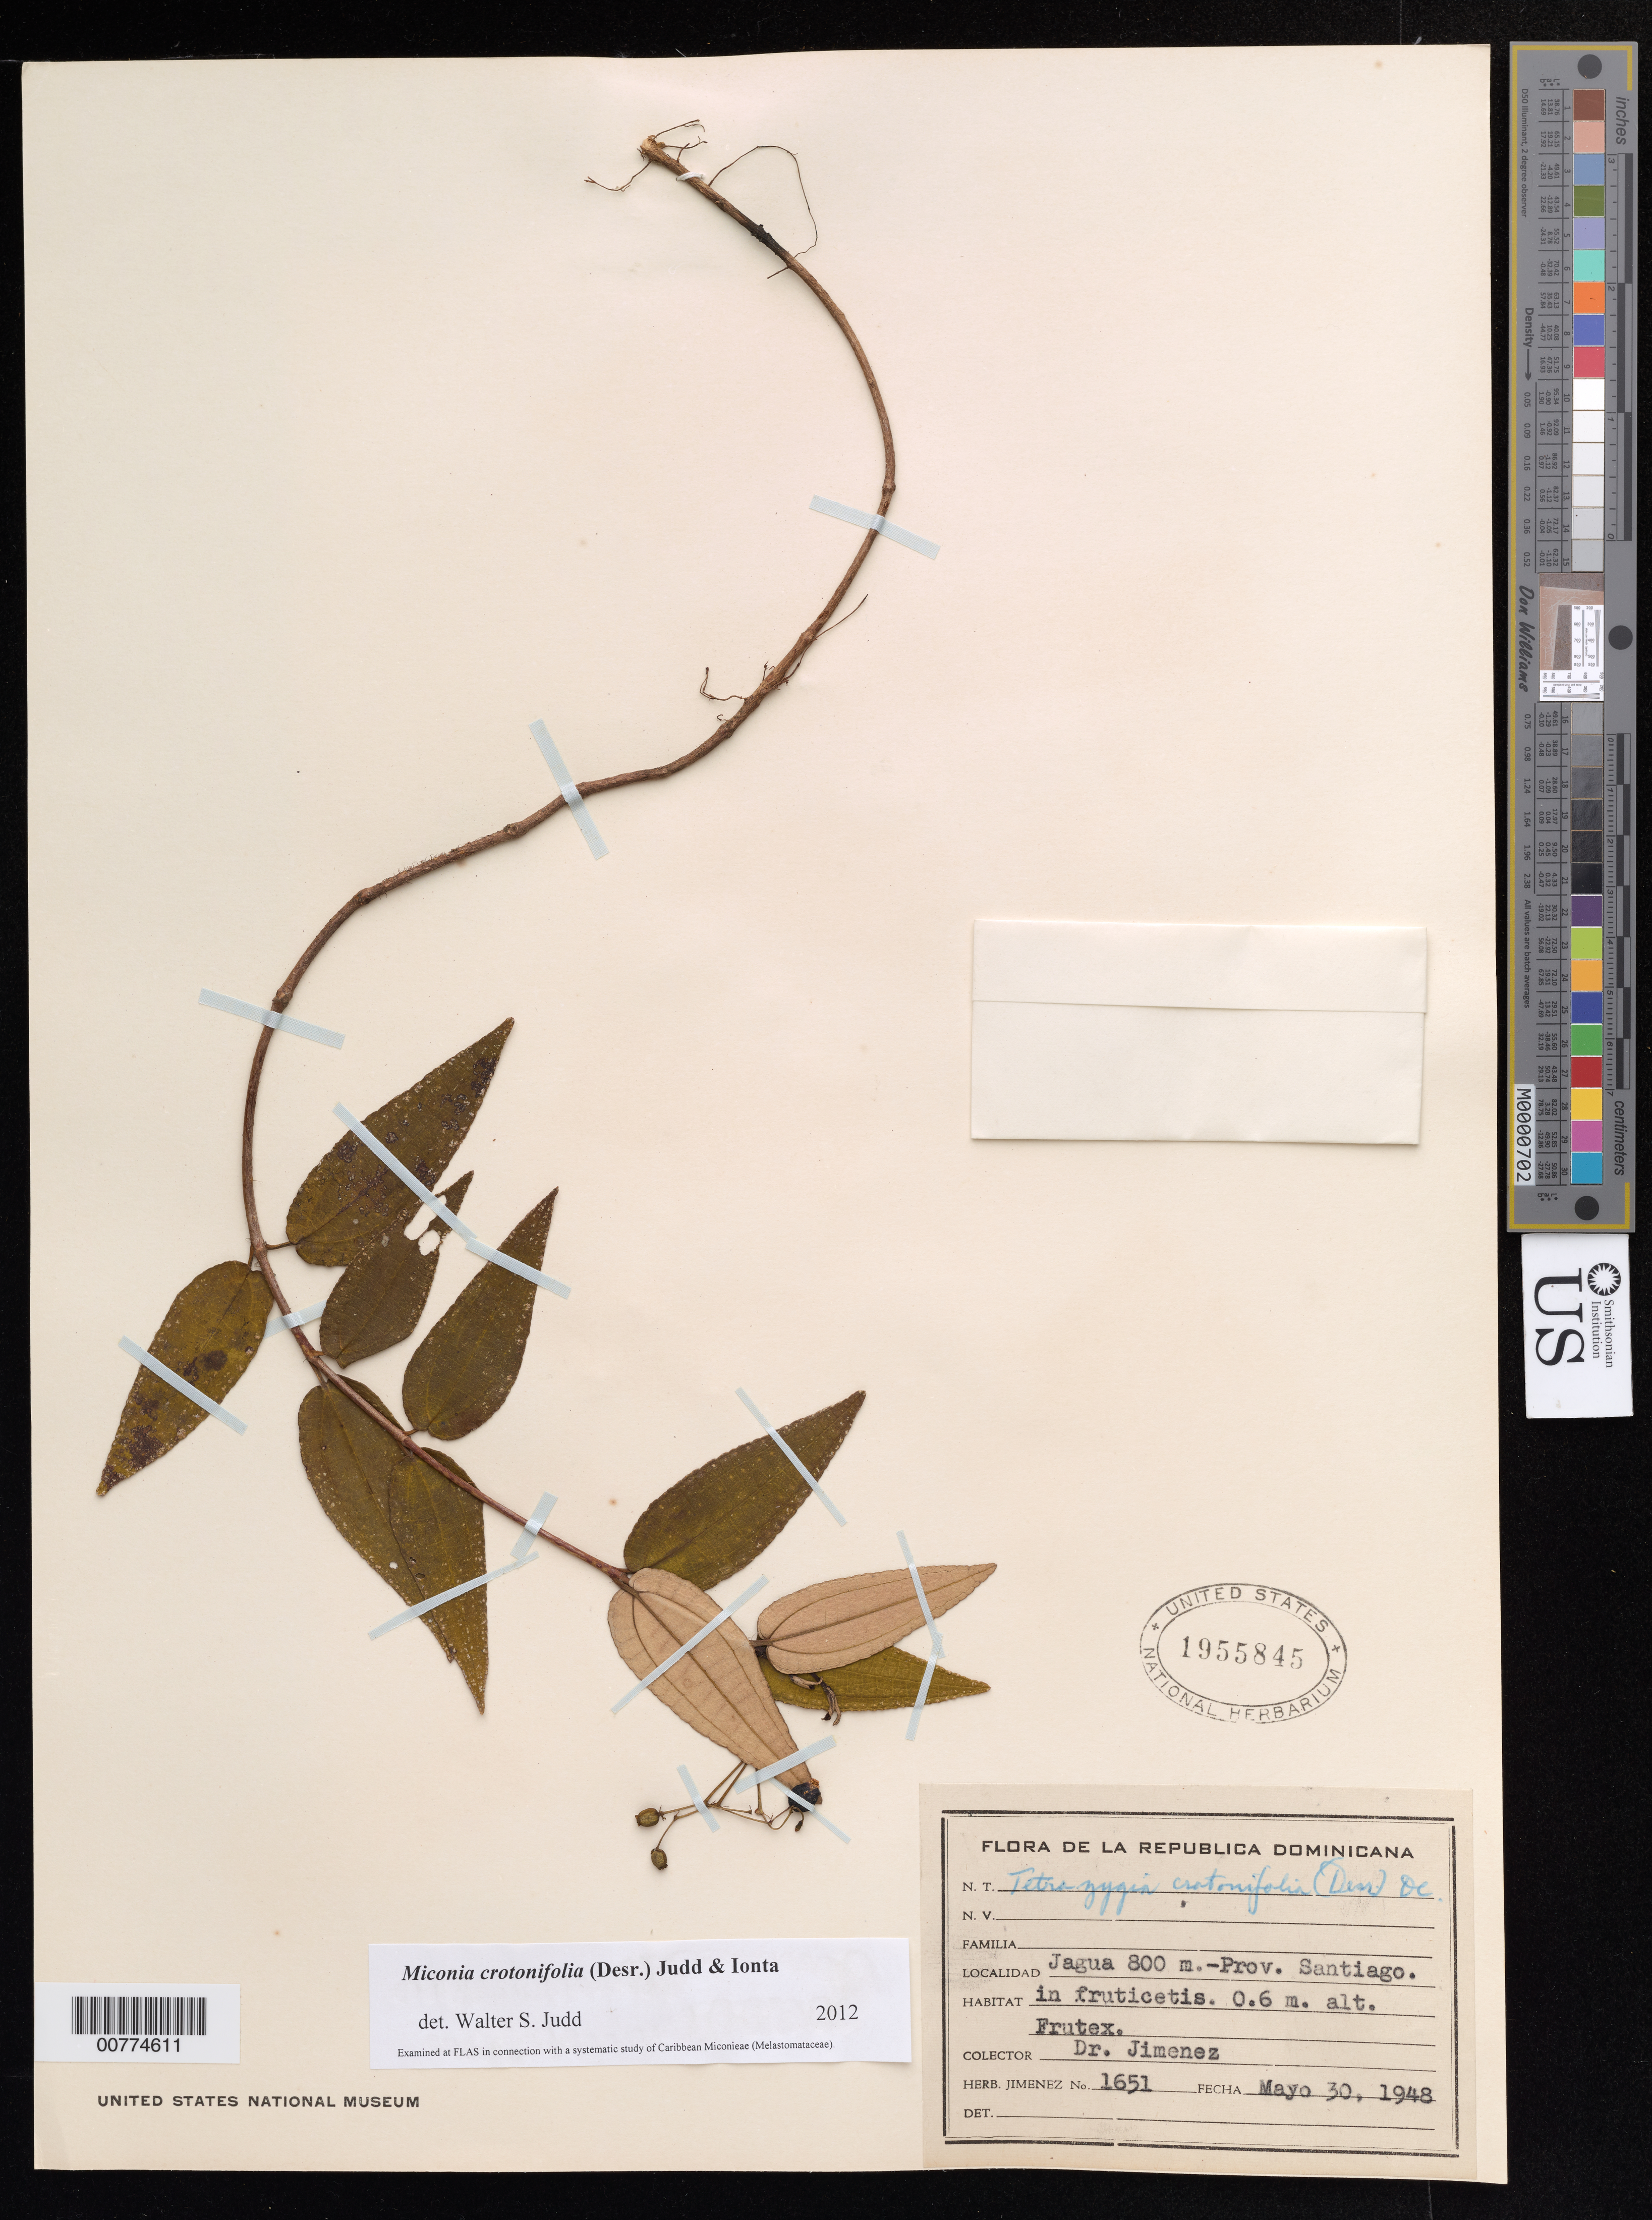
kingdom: Plantae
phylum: Tracheophyta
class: Magnoliopsida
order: Myrtales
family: Melastomataceae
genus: Miconia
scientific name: Miconia crotonifolia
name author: (Desr.) Judd & Ionta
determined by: Judd, Walter S.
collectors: J. J. Jiménez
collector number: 1651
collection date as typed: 30 May 1948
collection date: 1948-05-30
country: Dominican Republic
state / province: Santiago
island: Hispaniola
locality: Jagua.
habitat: In fruticetis.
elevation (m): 800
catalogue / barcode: US 1955845